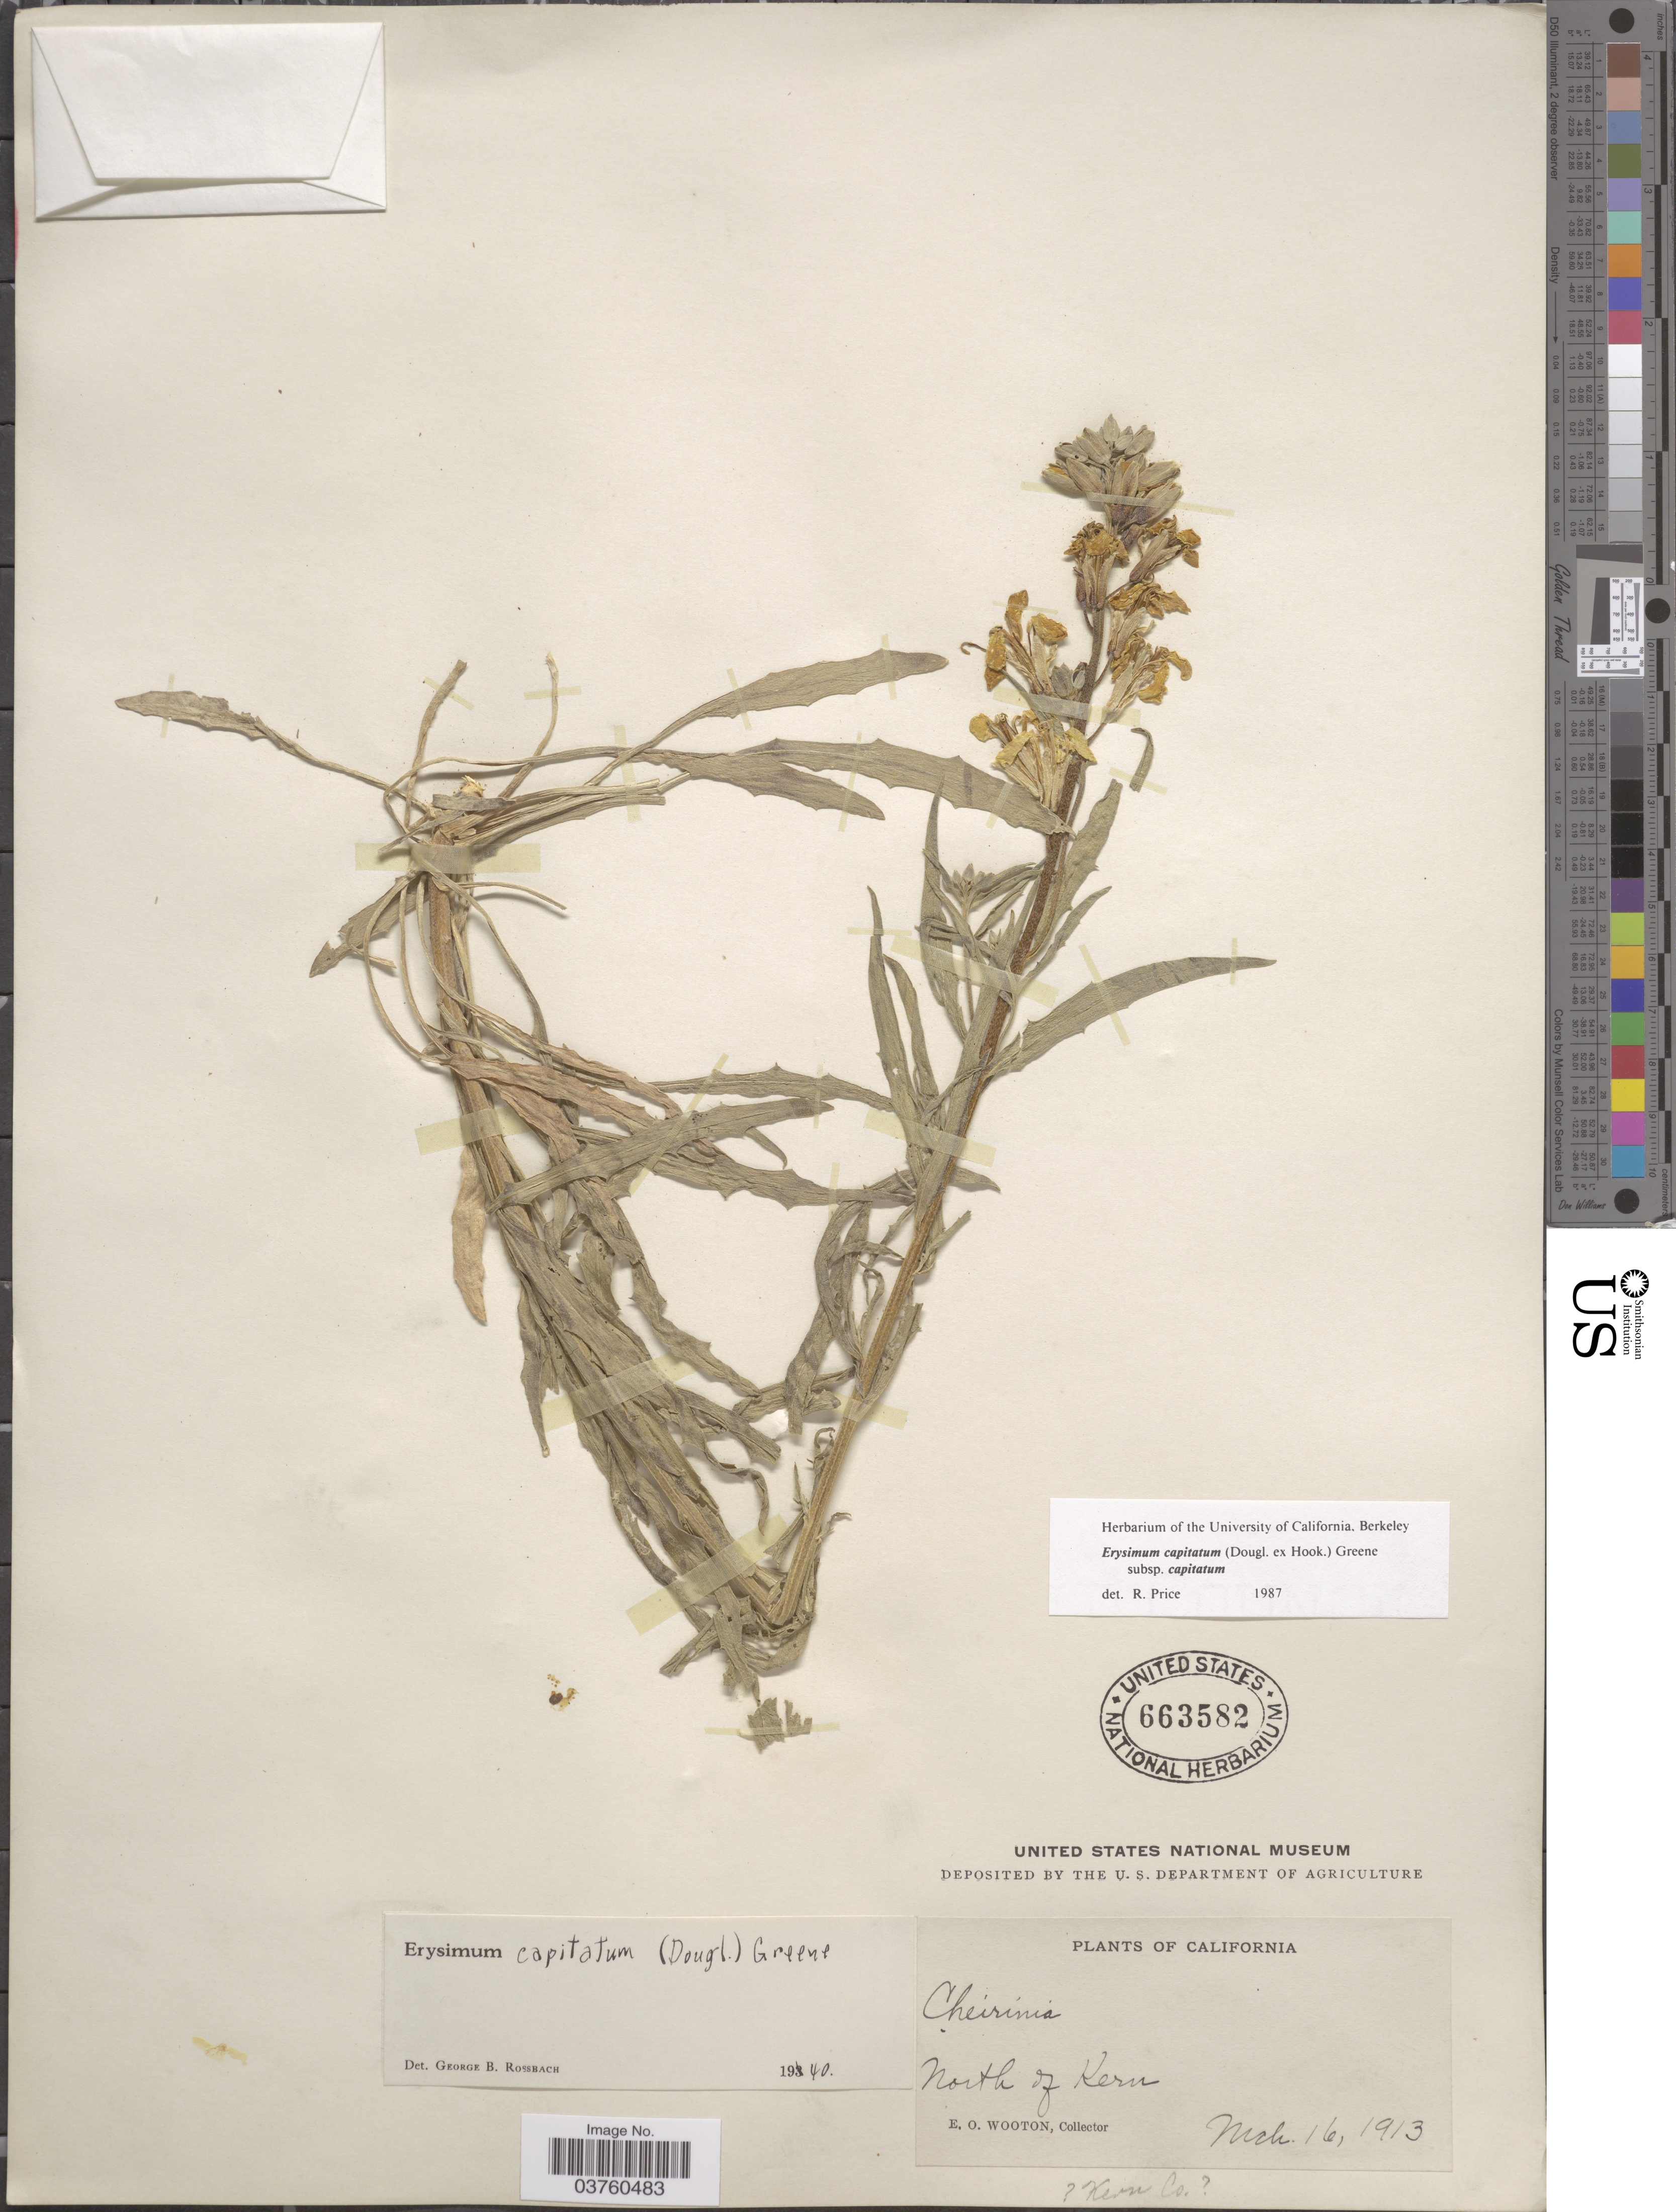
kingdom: Plantae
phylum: Tracheophyta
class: Magnoliopsida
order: Brassicales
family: Brassicaceae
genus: Erysimum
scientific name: Erysimum capitatum subsp. capitatum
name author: (Douglas ex Hook.) Greene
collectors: E. O. Wooton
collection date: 1913-03-16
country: United States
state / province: California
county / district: Kern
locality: North of Kern. Kern Co. [unsure placement]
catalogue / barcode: US 663582